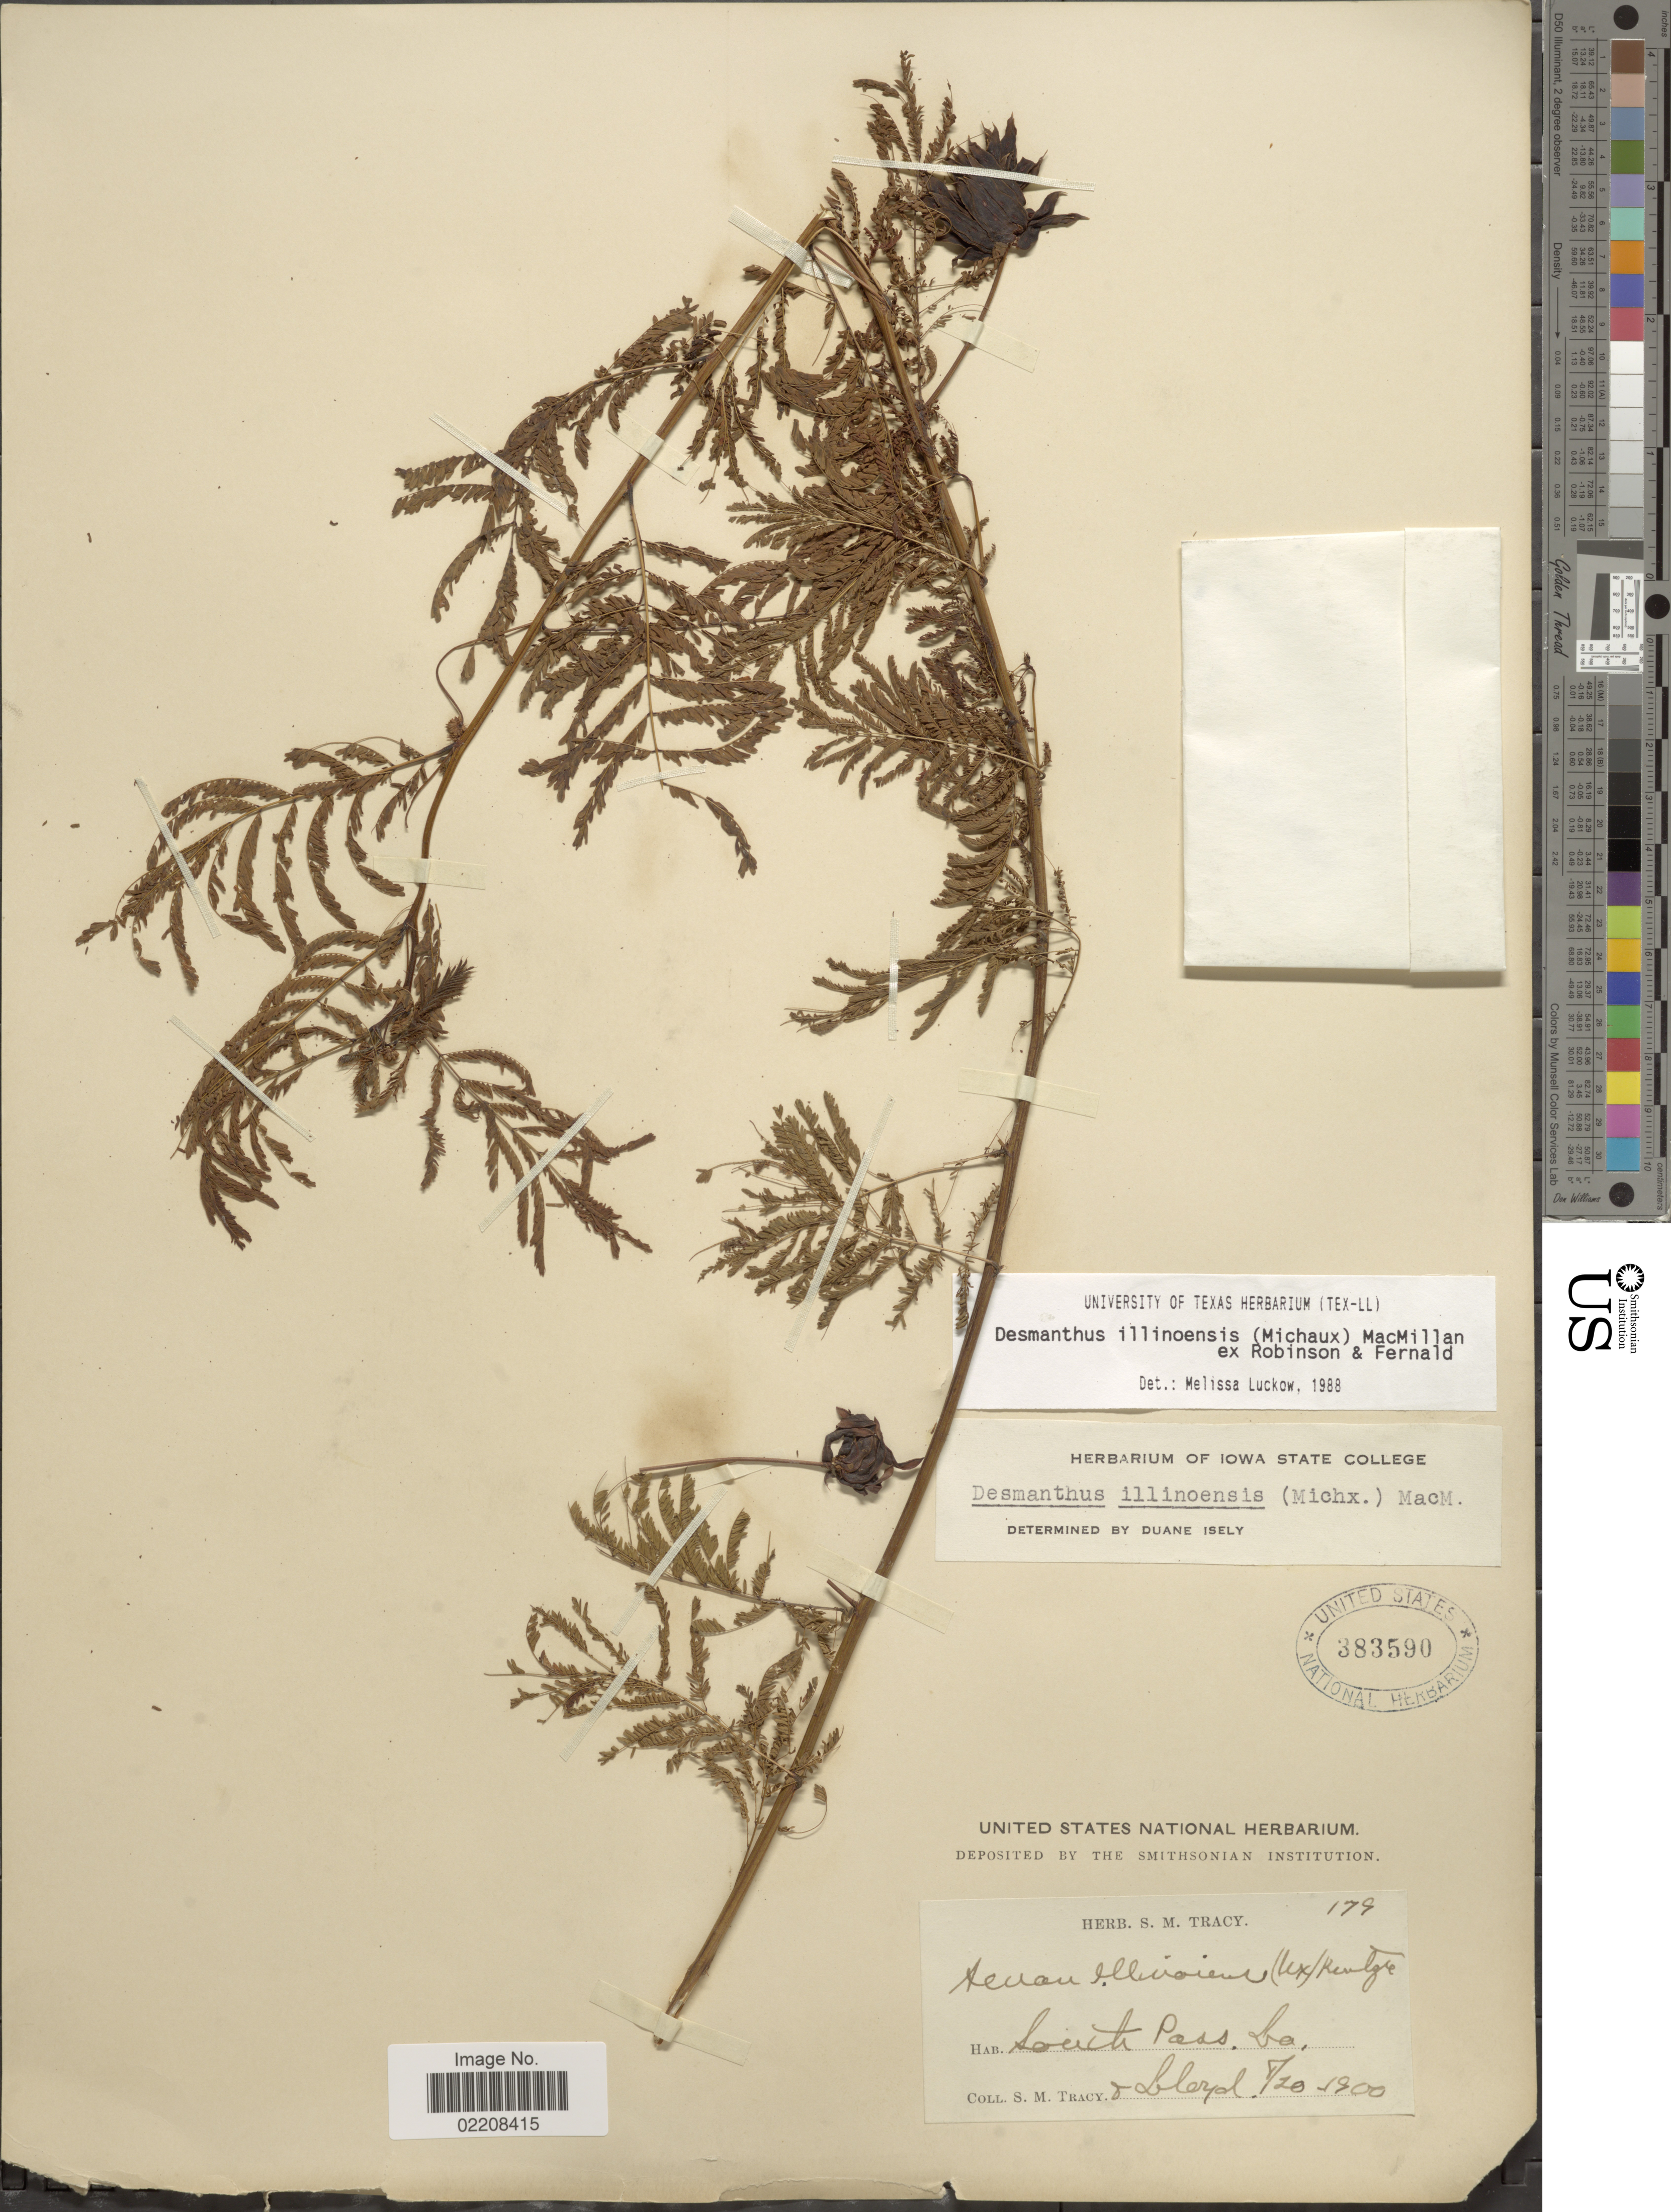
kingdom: Plantae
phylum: Tracheophyta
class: Magnoliopsida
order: Fabales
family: Fabaceae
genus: Desmanthus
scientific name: Desmanthus illinoensis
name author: (Michx.) MacMill.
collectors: S. M. Tracy & -- Lloyd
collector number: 179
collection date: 1900-08-20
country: United States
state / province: Louisiana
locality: South Pass. La.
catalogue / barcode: US 383590